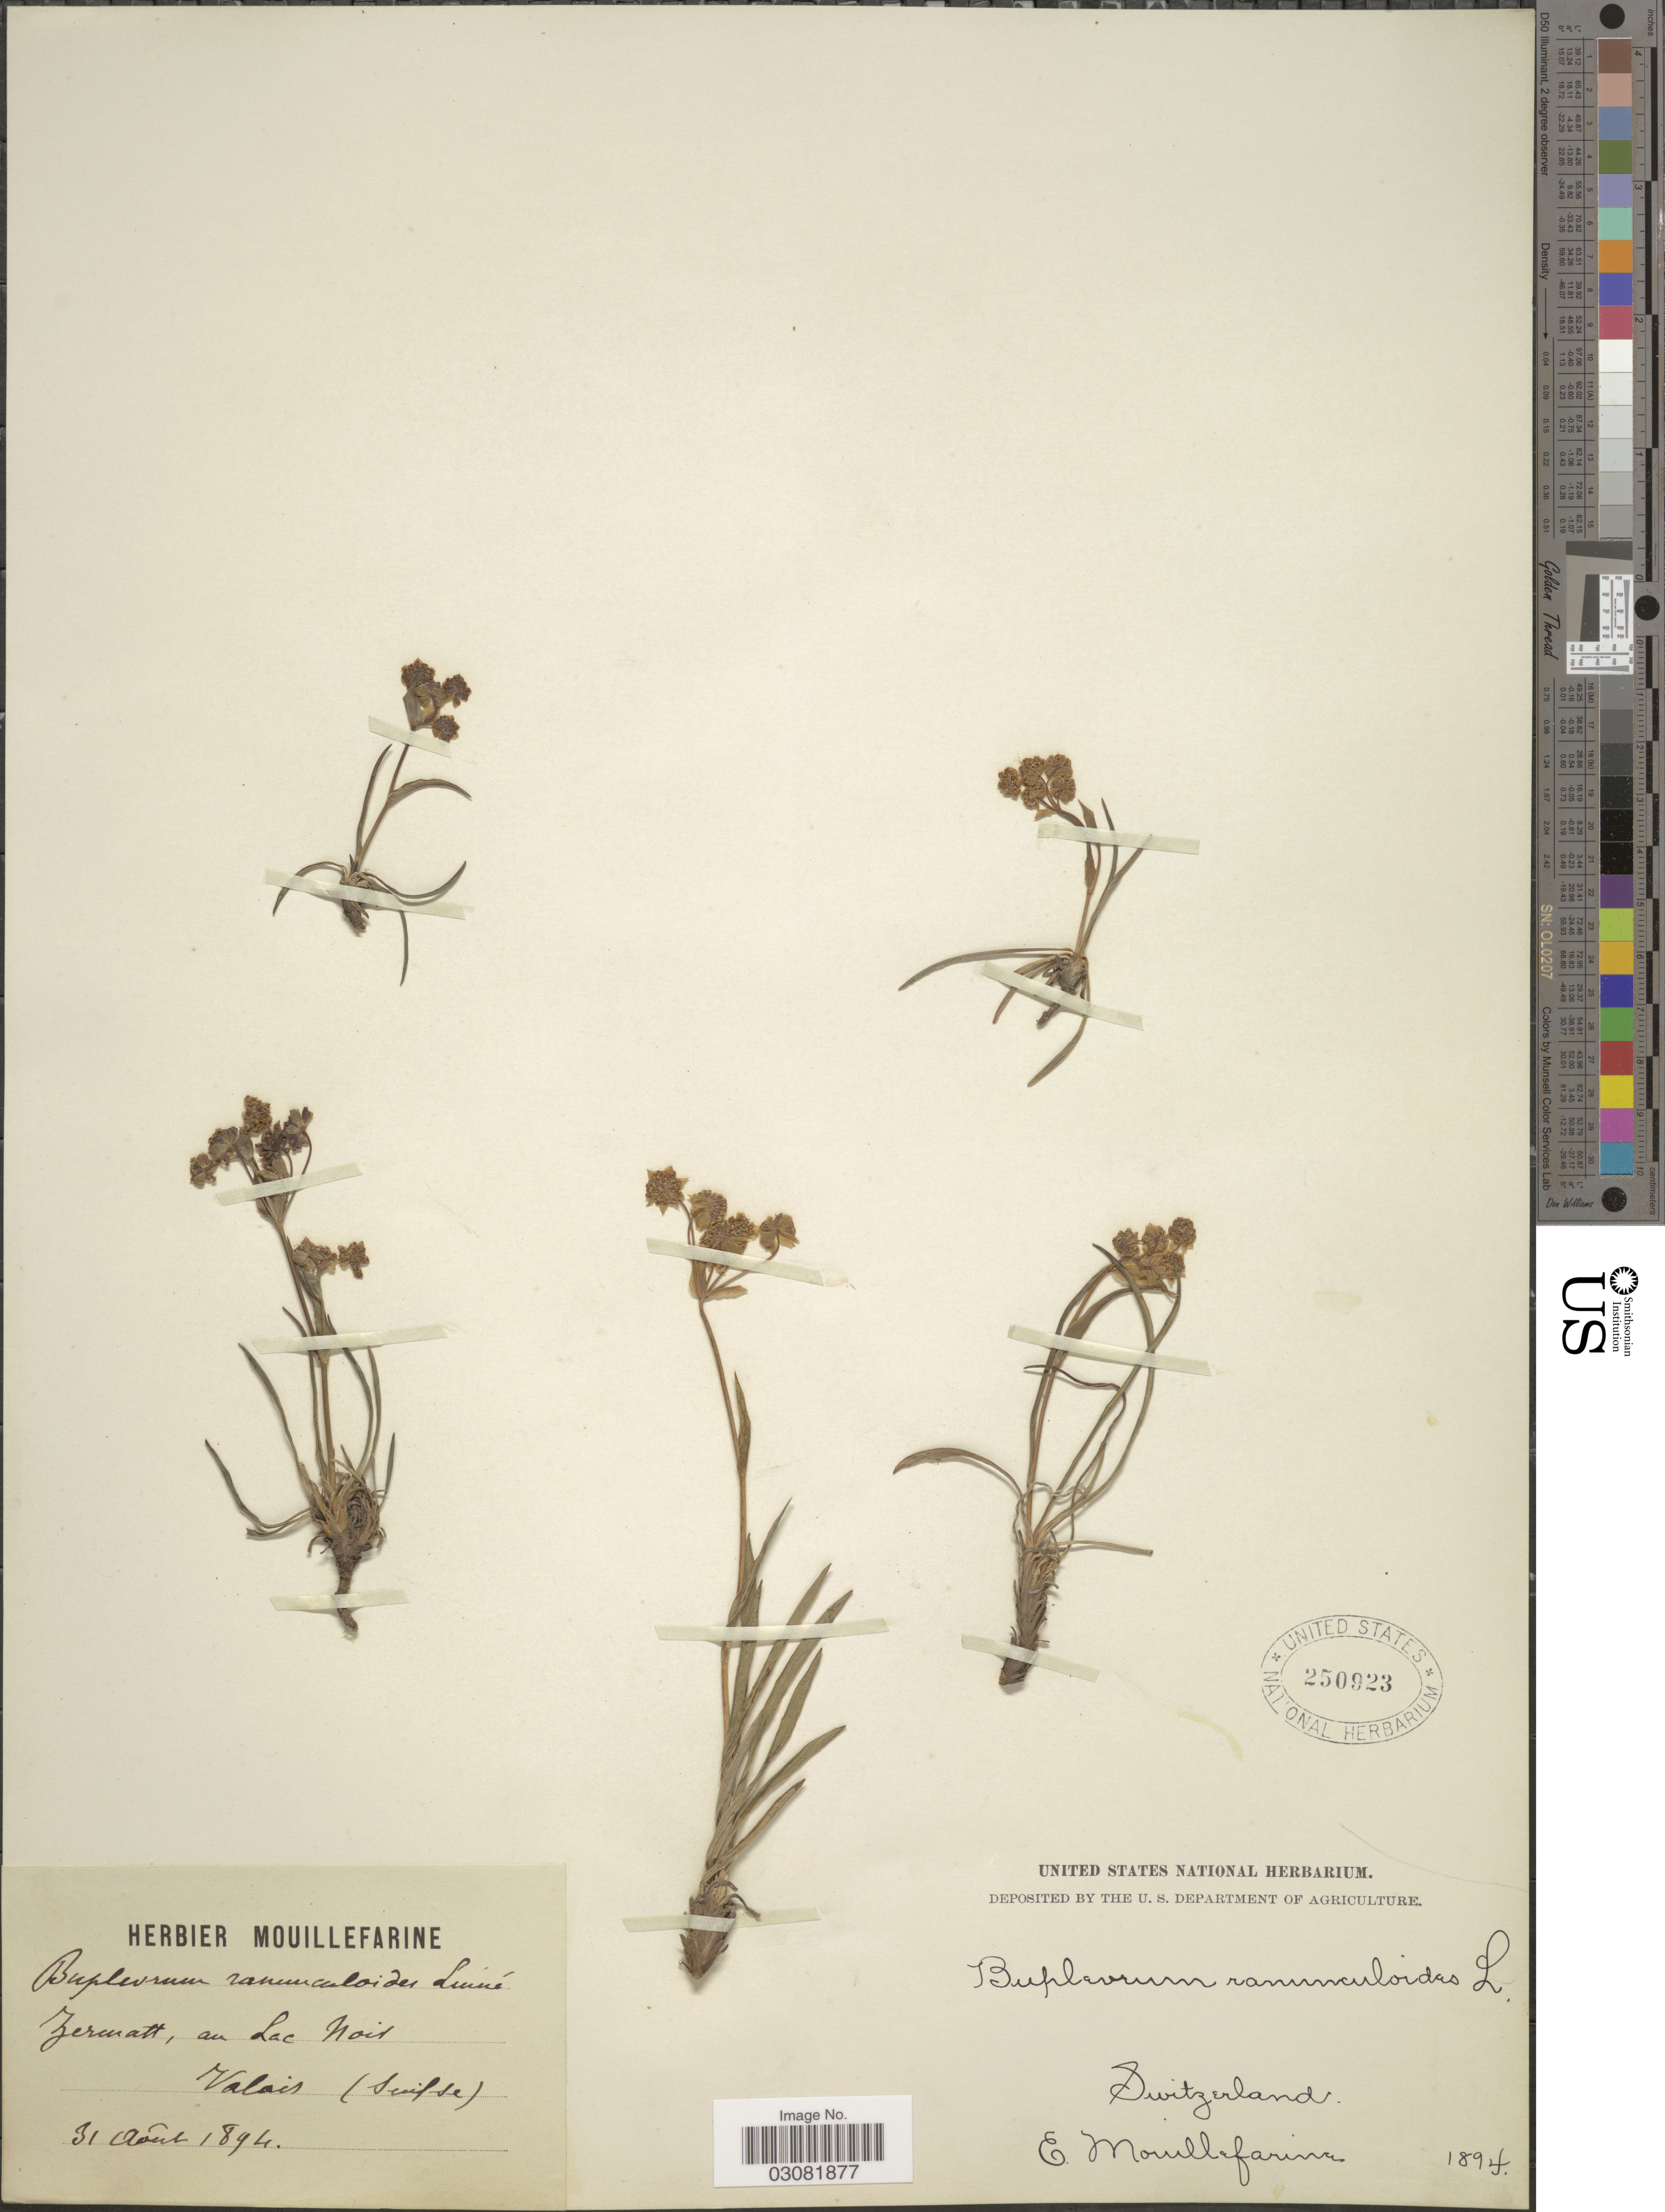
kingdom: Plantae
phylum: Tracheophyta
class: Magnoliopsida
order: Apiales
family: Apiaceae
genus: Bupleurum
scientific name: Bupleurum ranunculoides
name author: L.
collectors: E. Mouillefarine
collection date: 1894-08-31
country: Switzerland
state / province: Valais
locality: Zermatt, au Lac Noir.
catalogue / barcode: US 250923